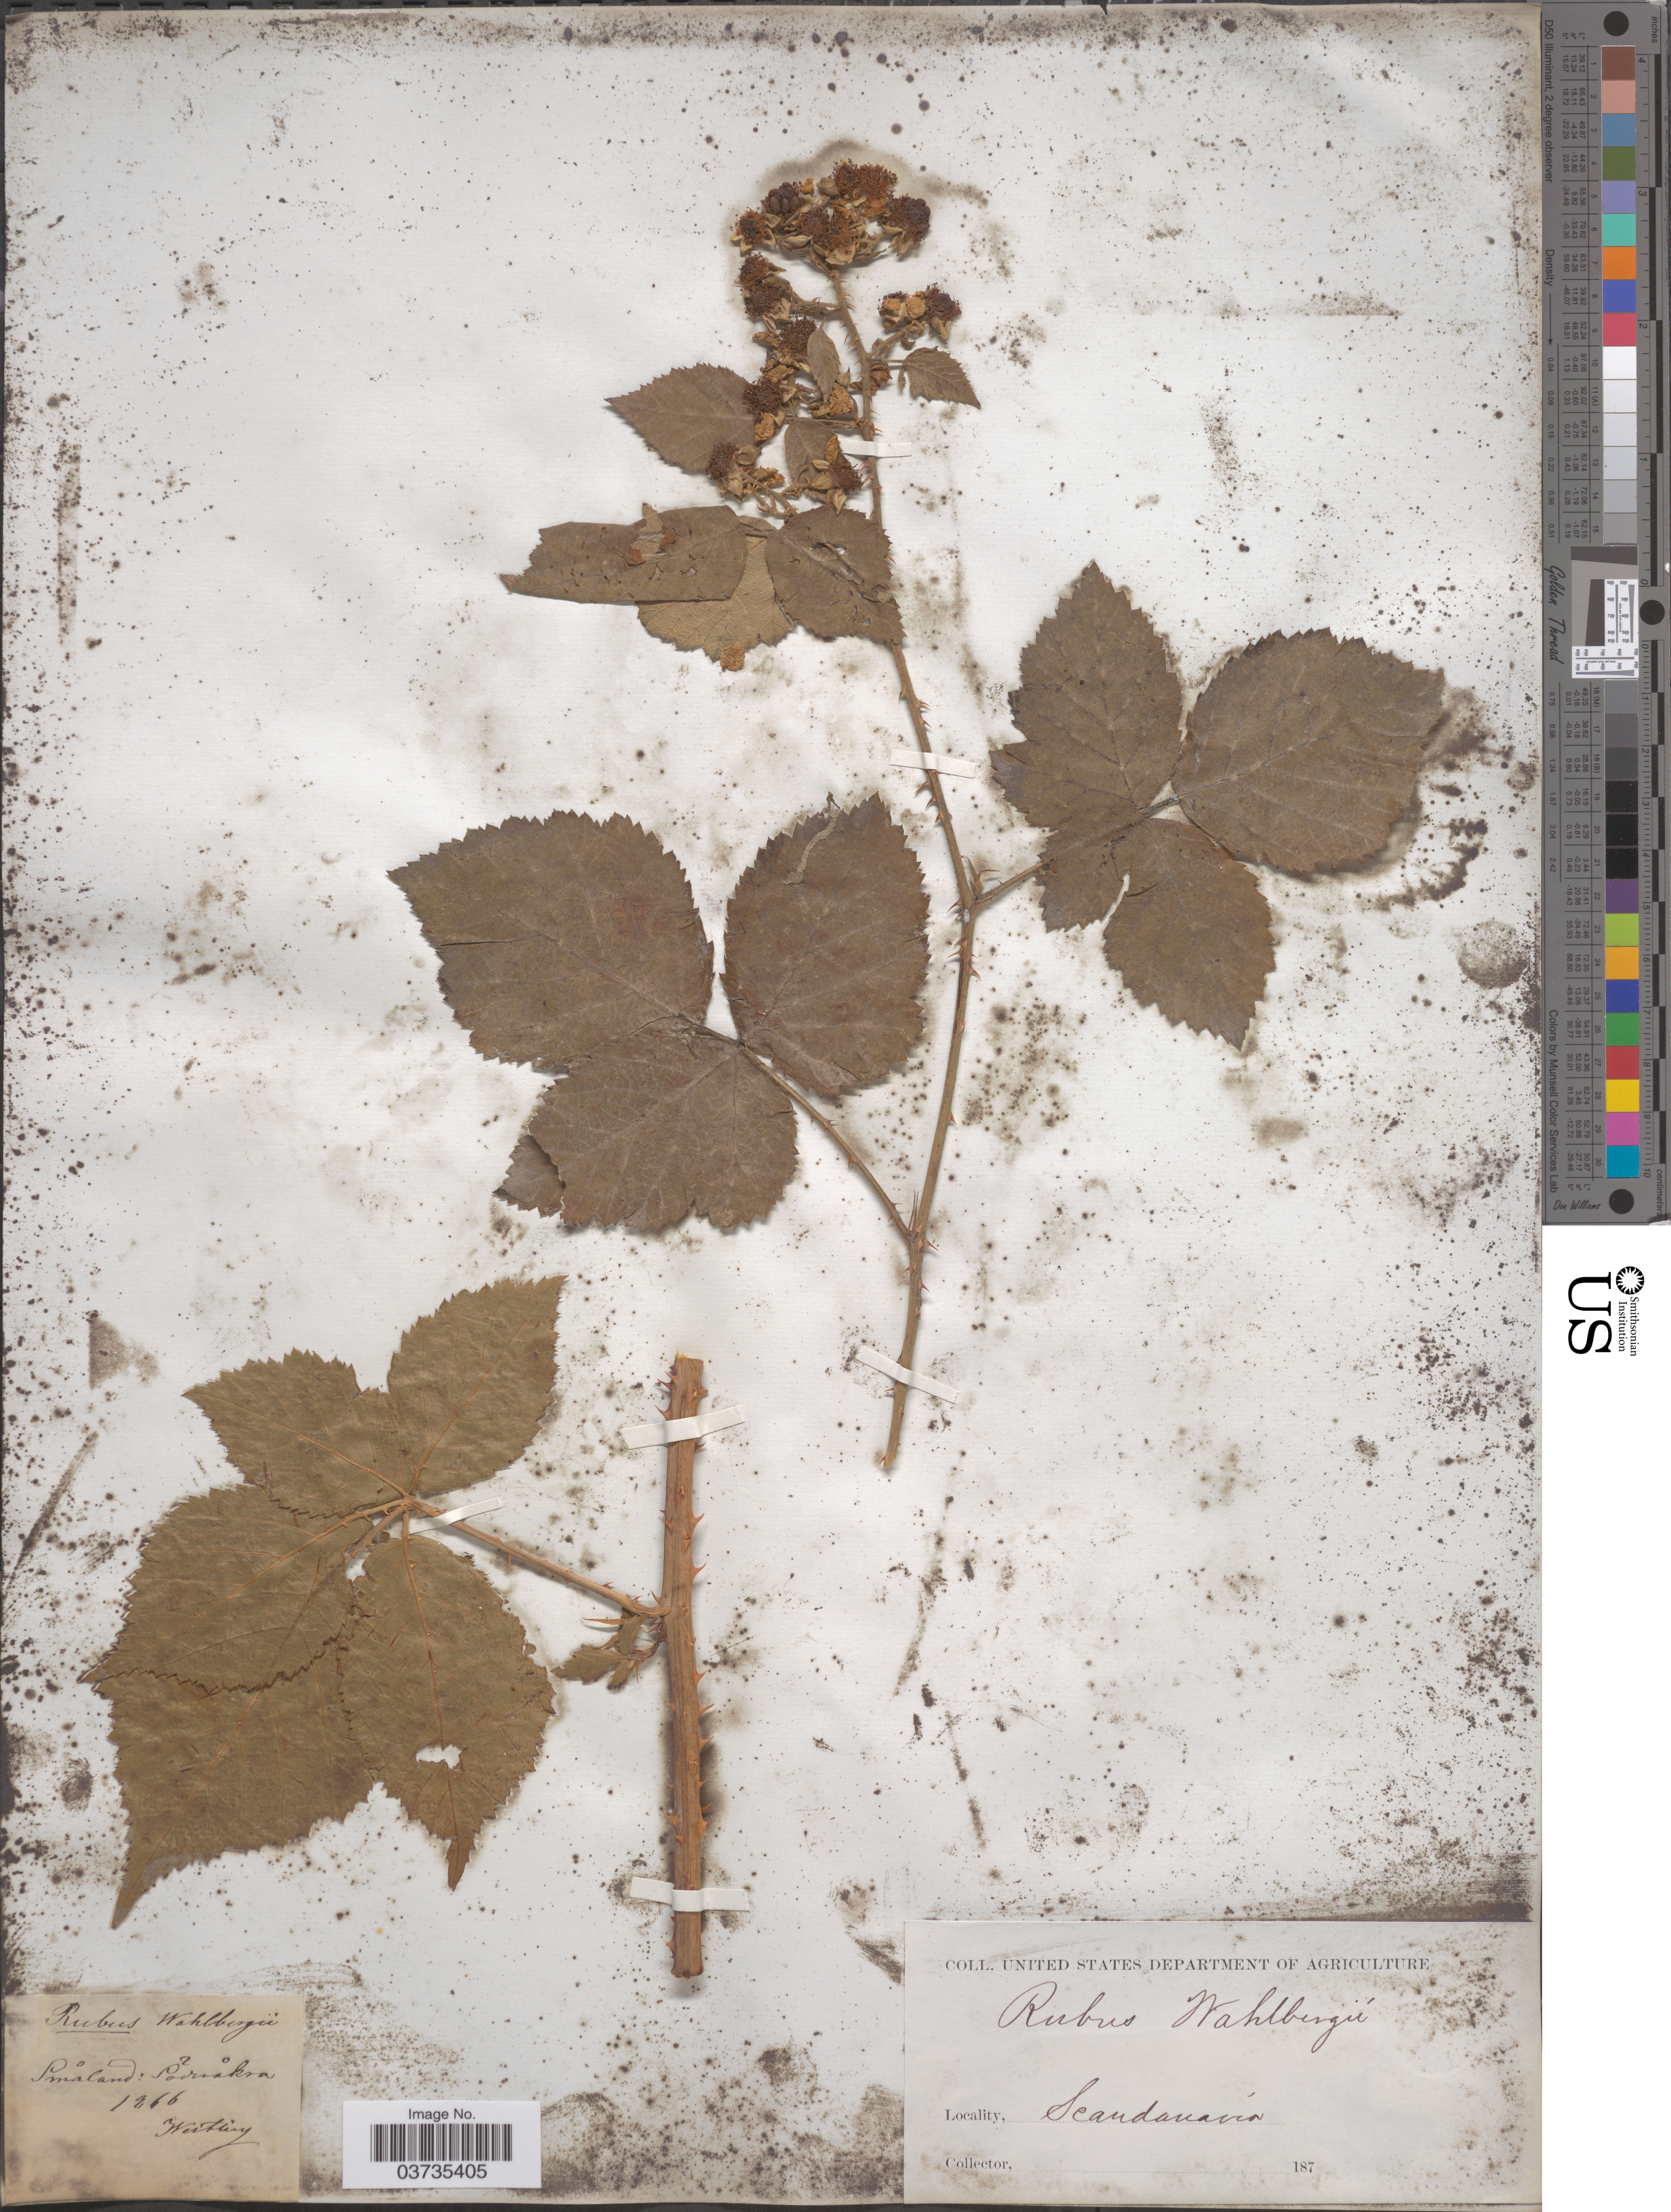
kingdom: Plantae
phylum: Tracheophyta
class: Magnoliopsida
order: Rosales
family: Rosaceae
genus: Rubus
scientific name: Rubus wahlbergii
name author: Arrh.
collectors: R. Westling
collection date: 1866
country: Sweden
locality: Scandanavia. Småland. Söderåkra.